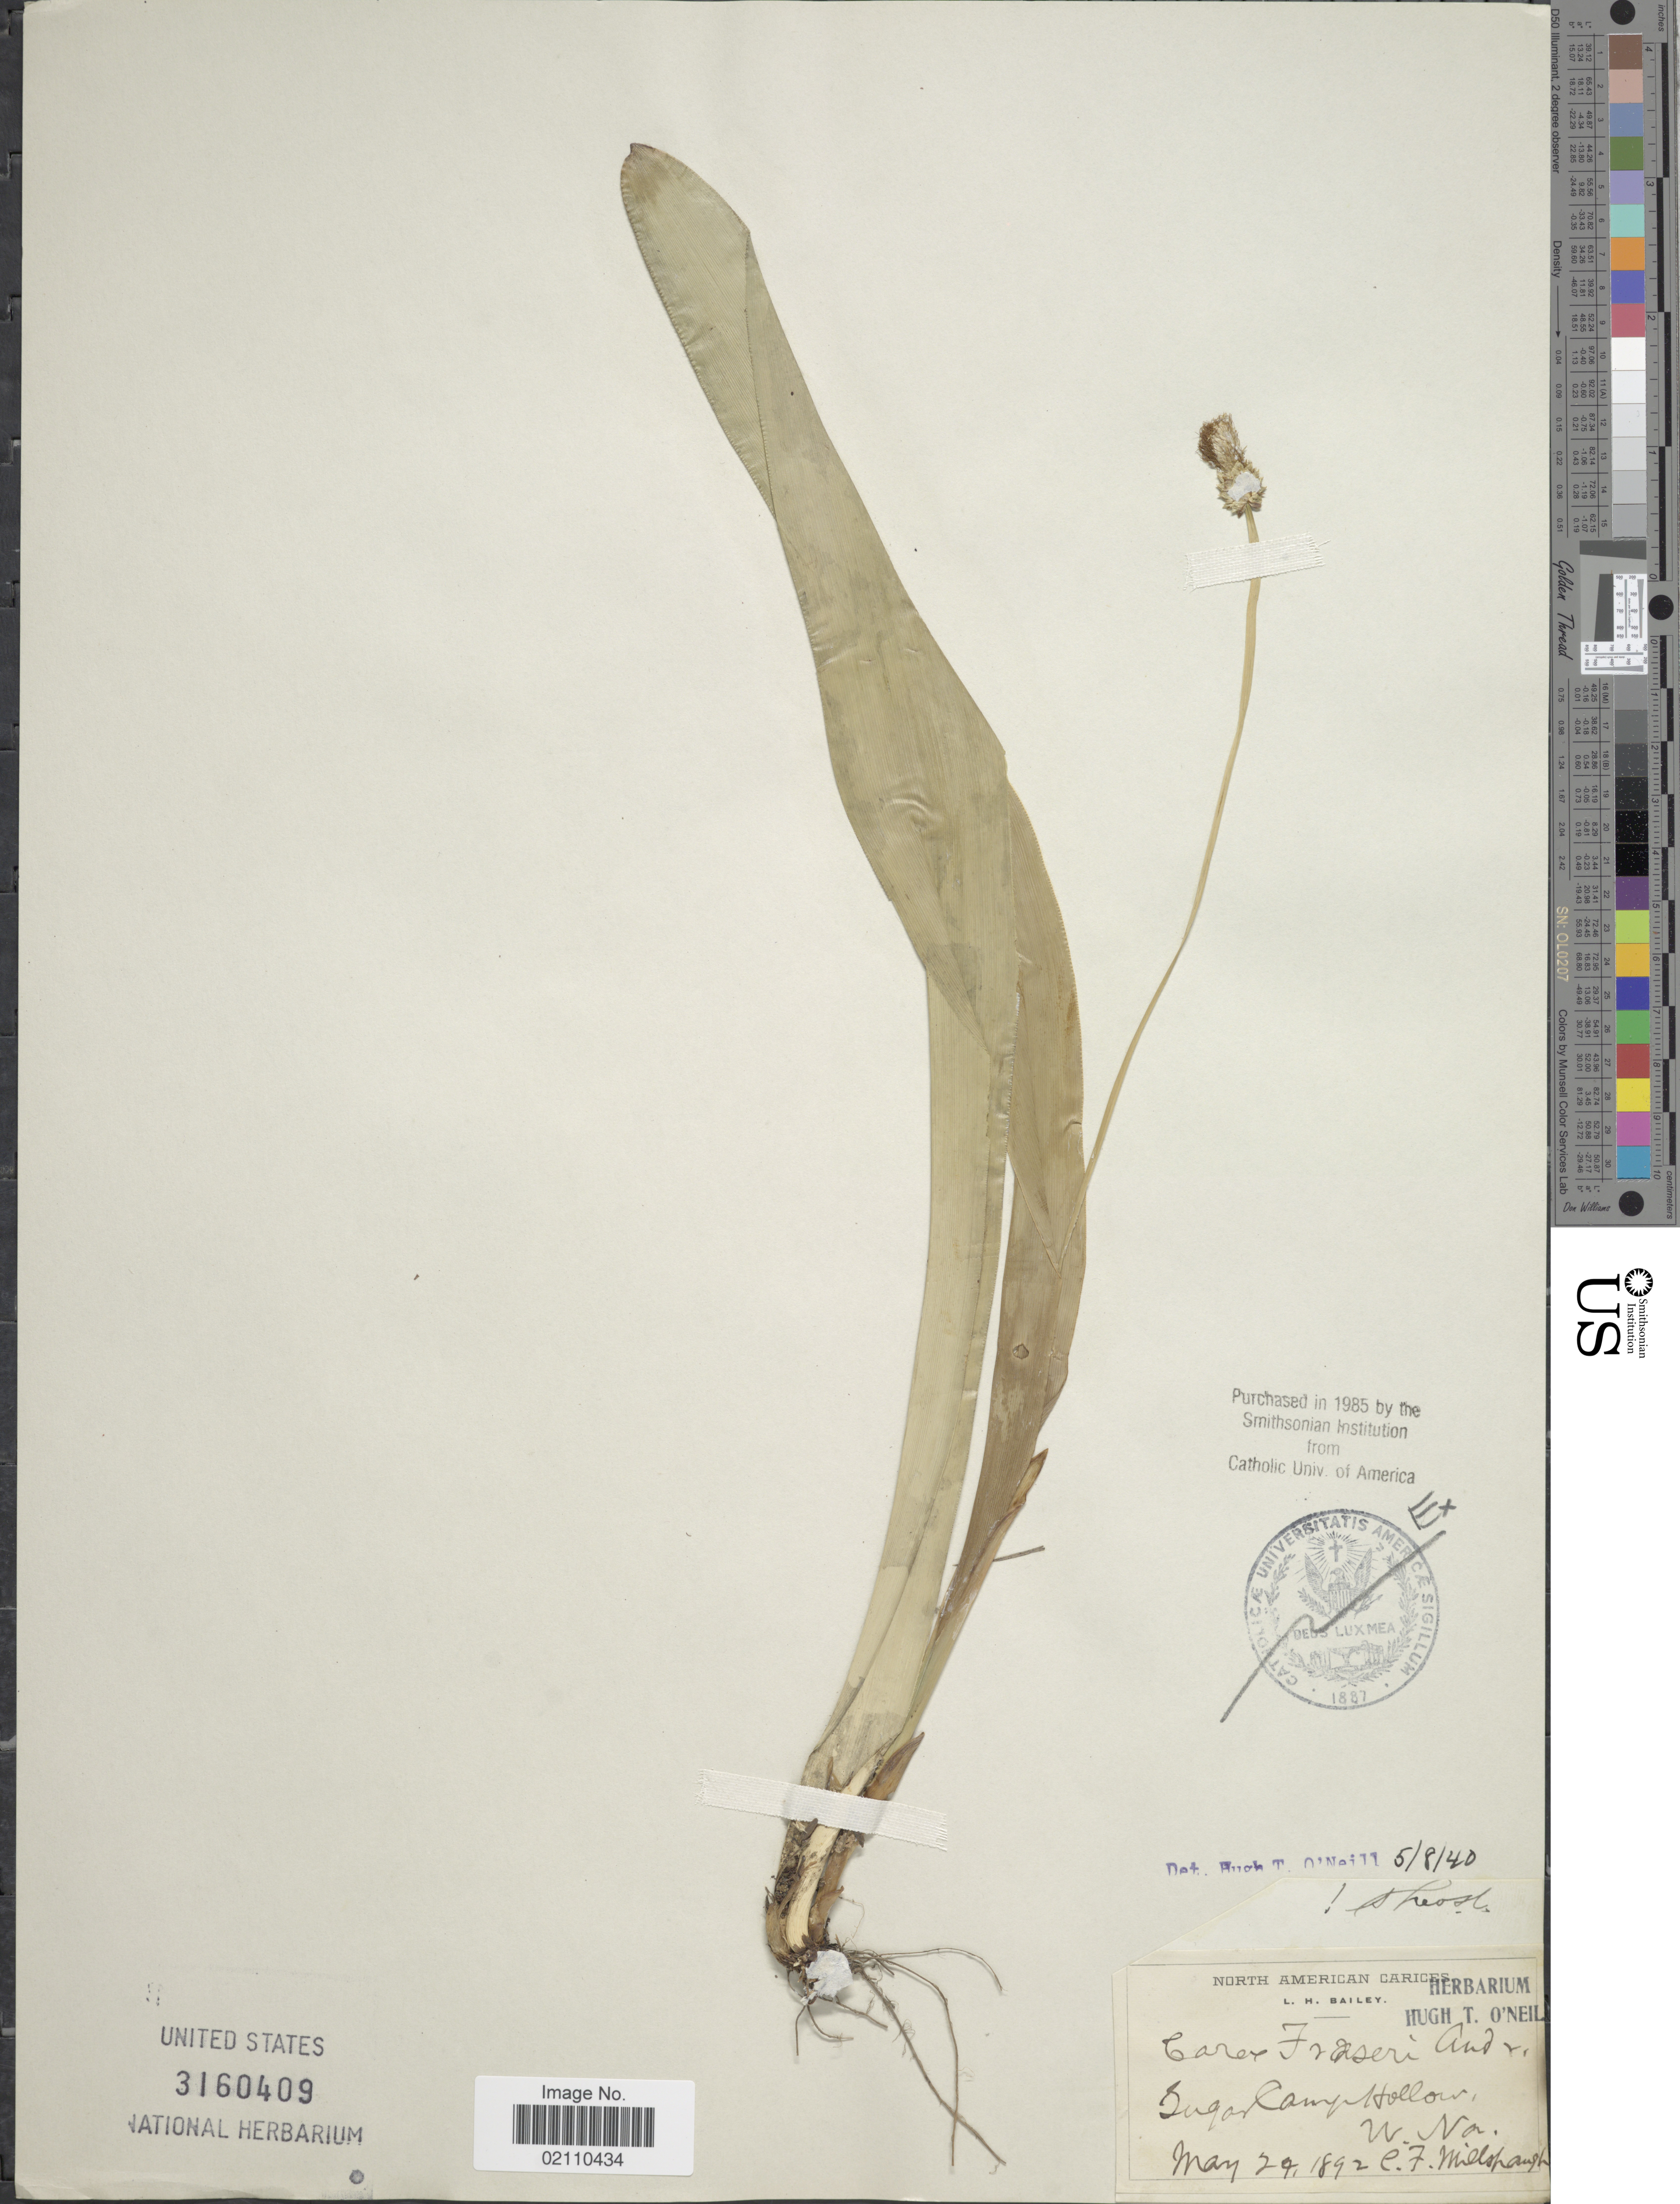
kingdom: Plantae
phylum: Tracheophyta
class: Liliopsida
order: Poales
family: Cyperaceae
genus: Carex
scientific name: Carex fraseriana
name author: Ker Gawl.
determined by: Strong, Mark T., (BOT), Smithsonian Institution - National Museum of Natural History (UNITED STATES)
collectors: C. F. Millspaugh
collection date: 1892-05-29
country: United States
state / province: West Virginia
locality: Sugar Camp Hollow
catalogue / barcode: US 3160409